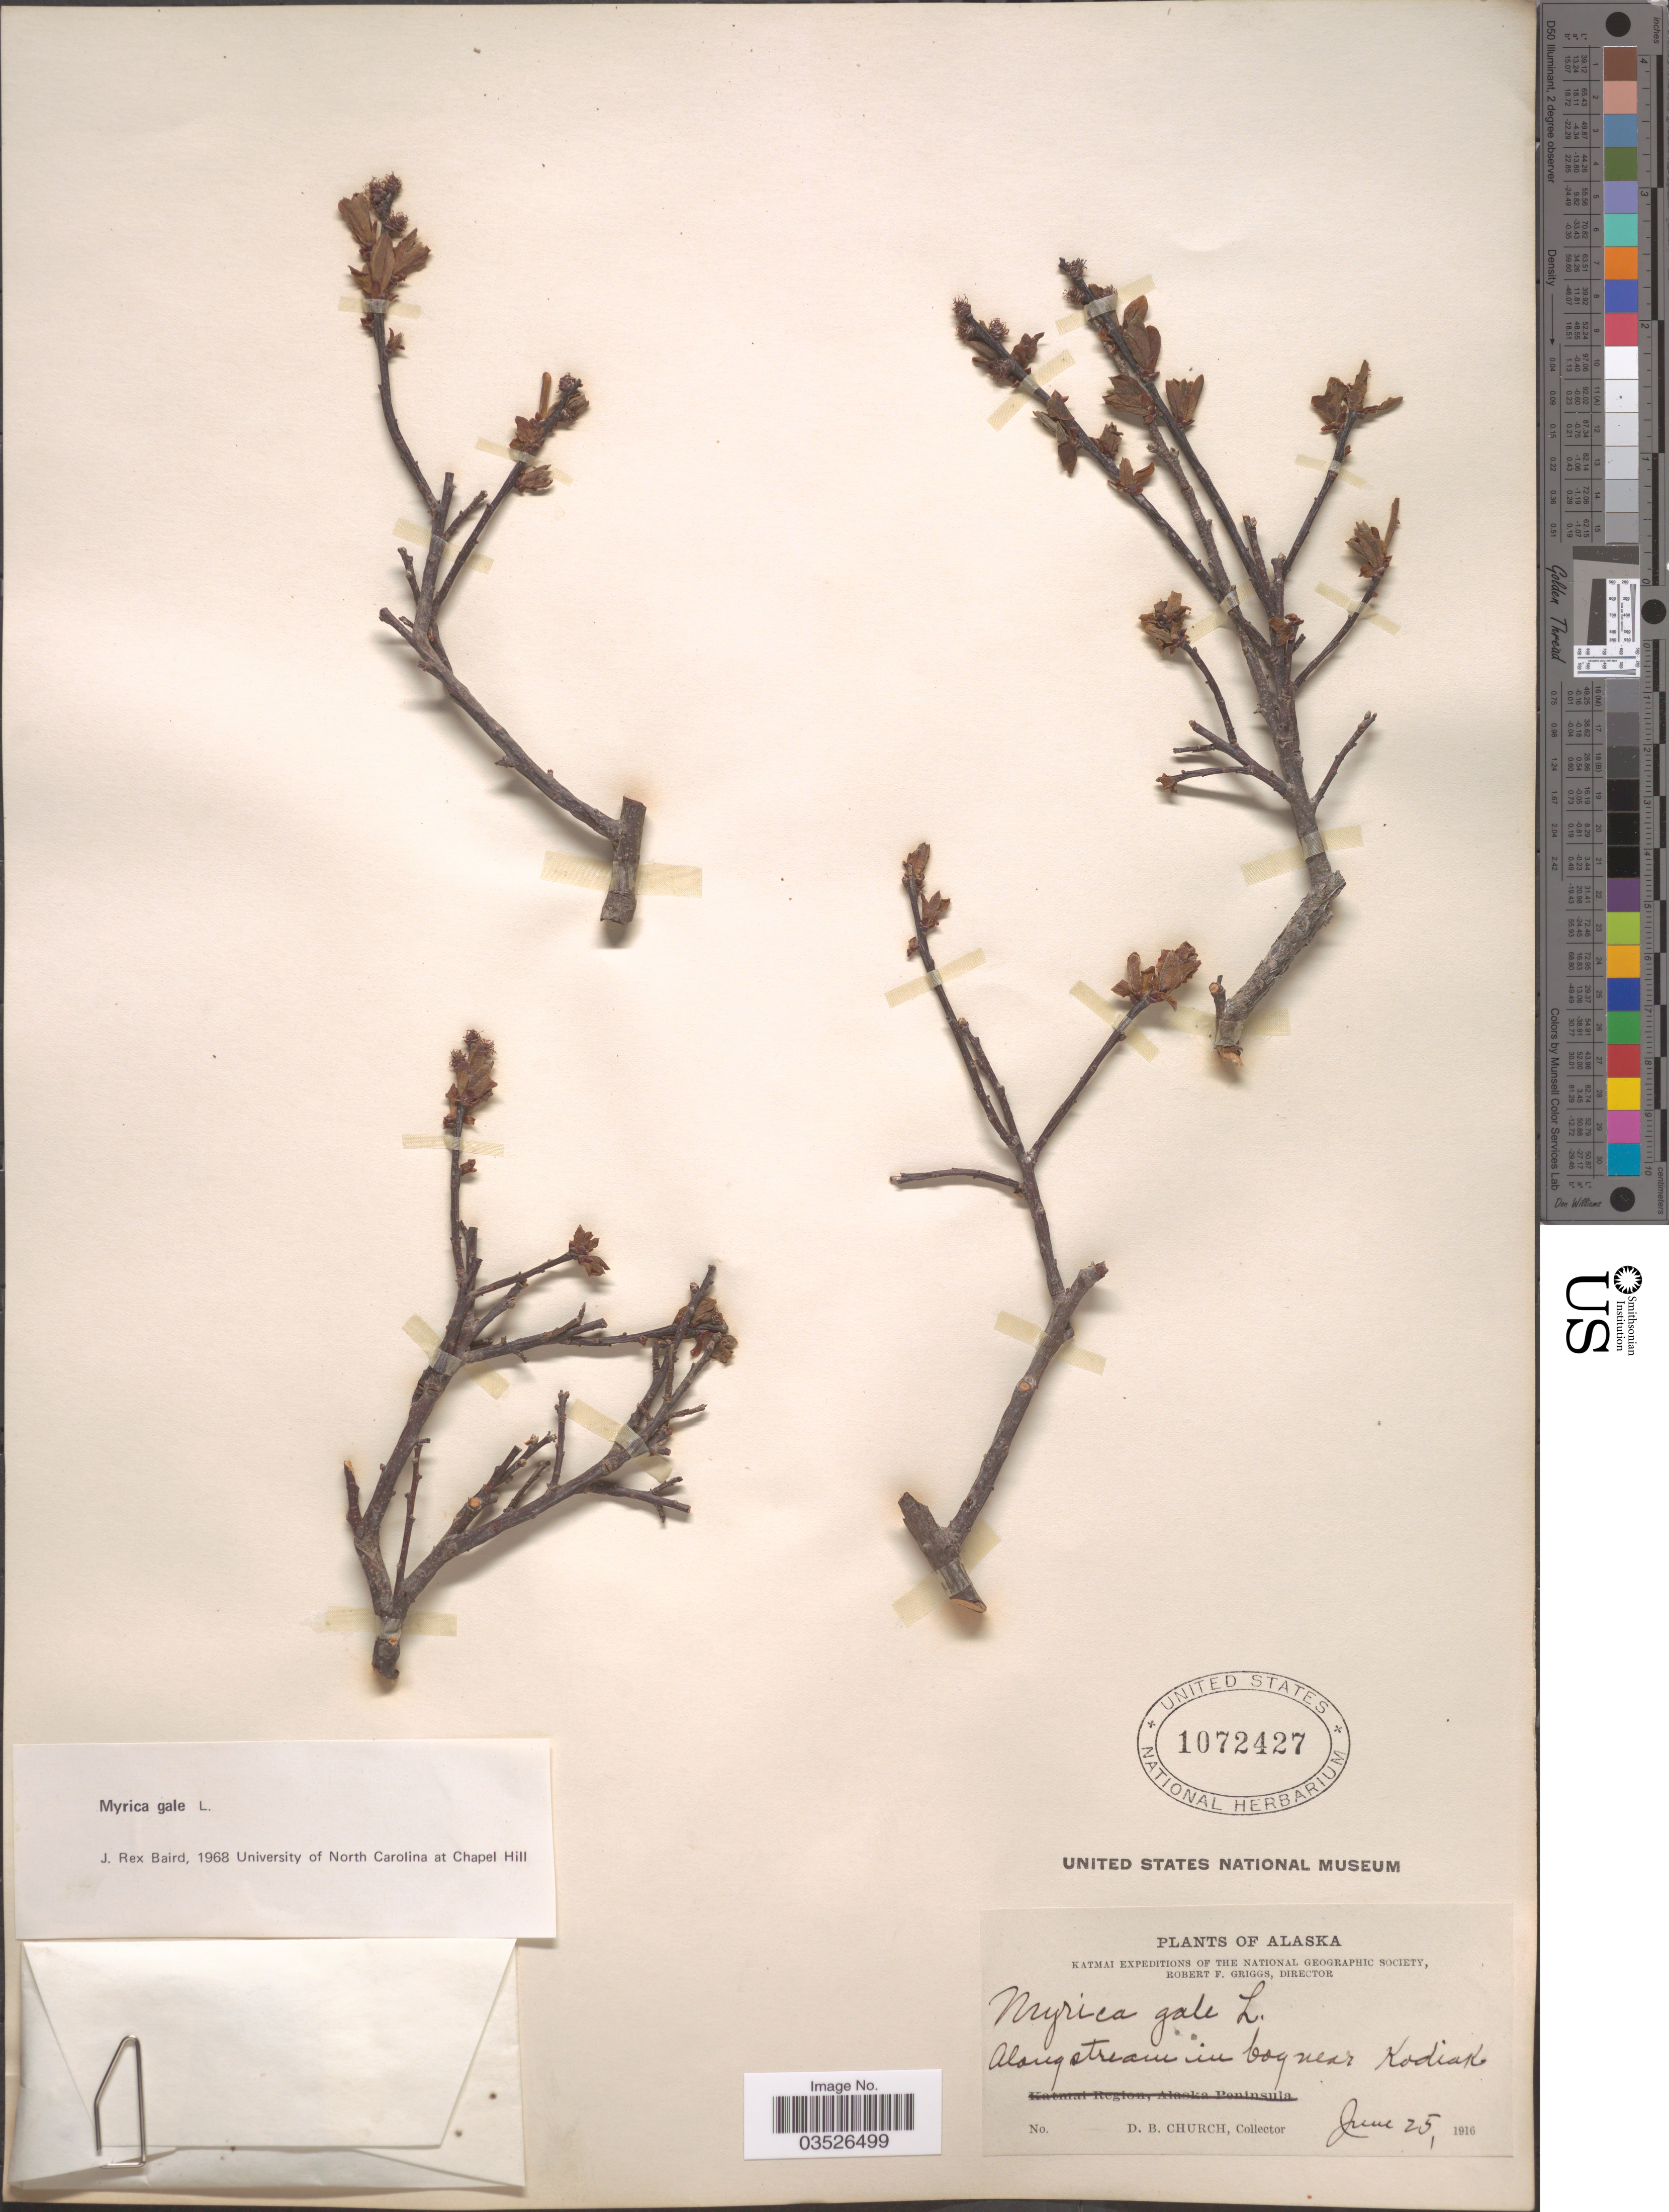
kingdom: Plantae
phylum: Tracheophyta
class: Magnoliopsida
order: Fagales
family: Myricaceae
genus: Myrica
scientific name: Myrica gale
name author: L.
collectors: D. Church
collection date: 1916-06-25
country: United States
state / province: Alaska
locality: Near Kodiak.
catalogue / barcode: US 1072427